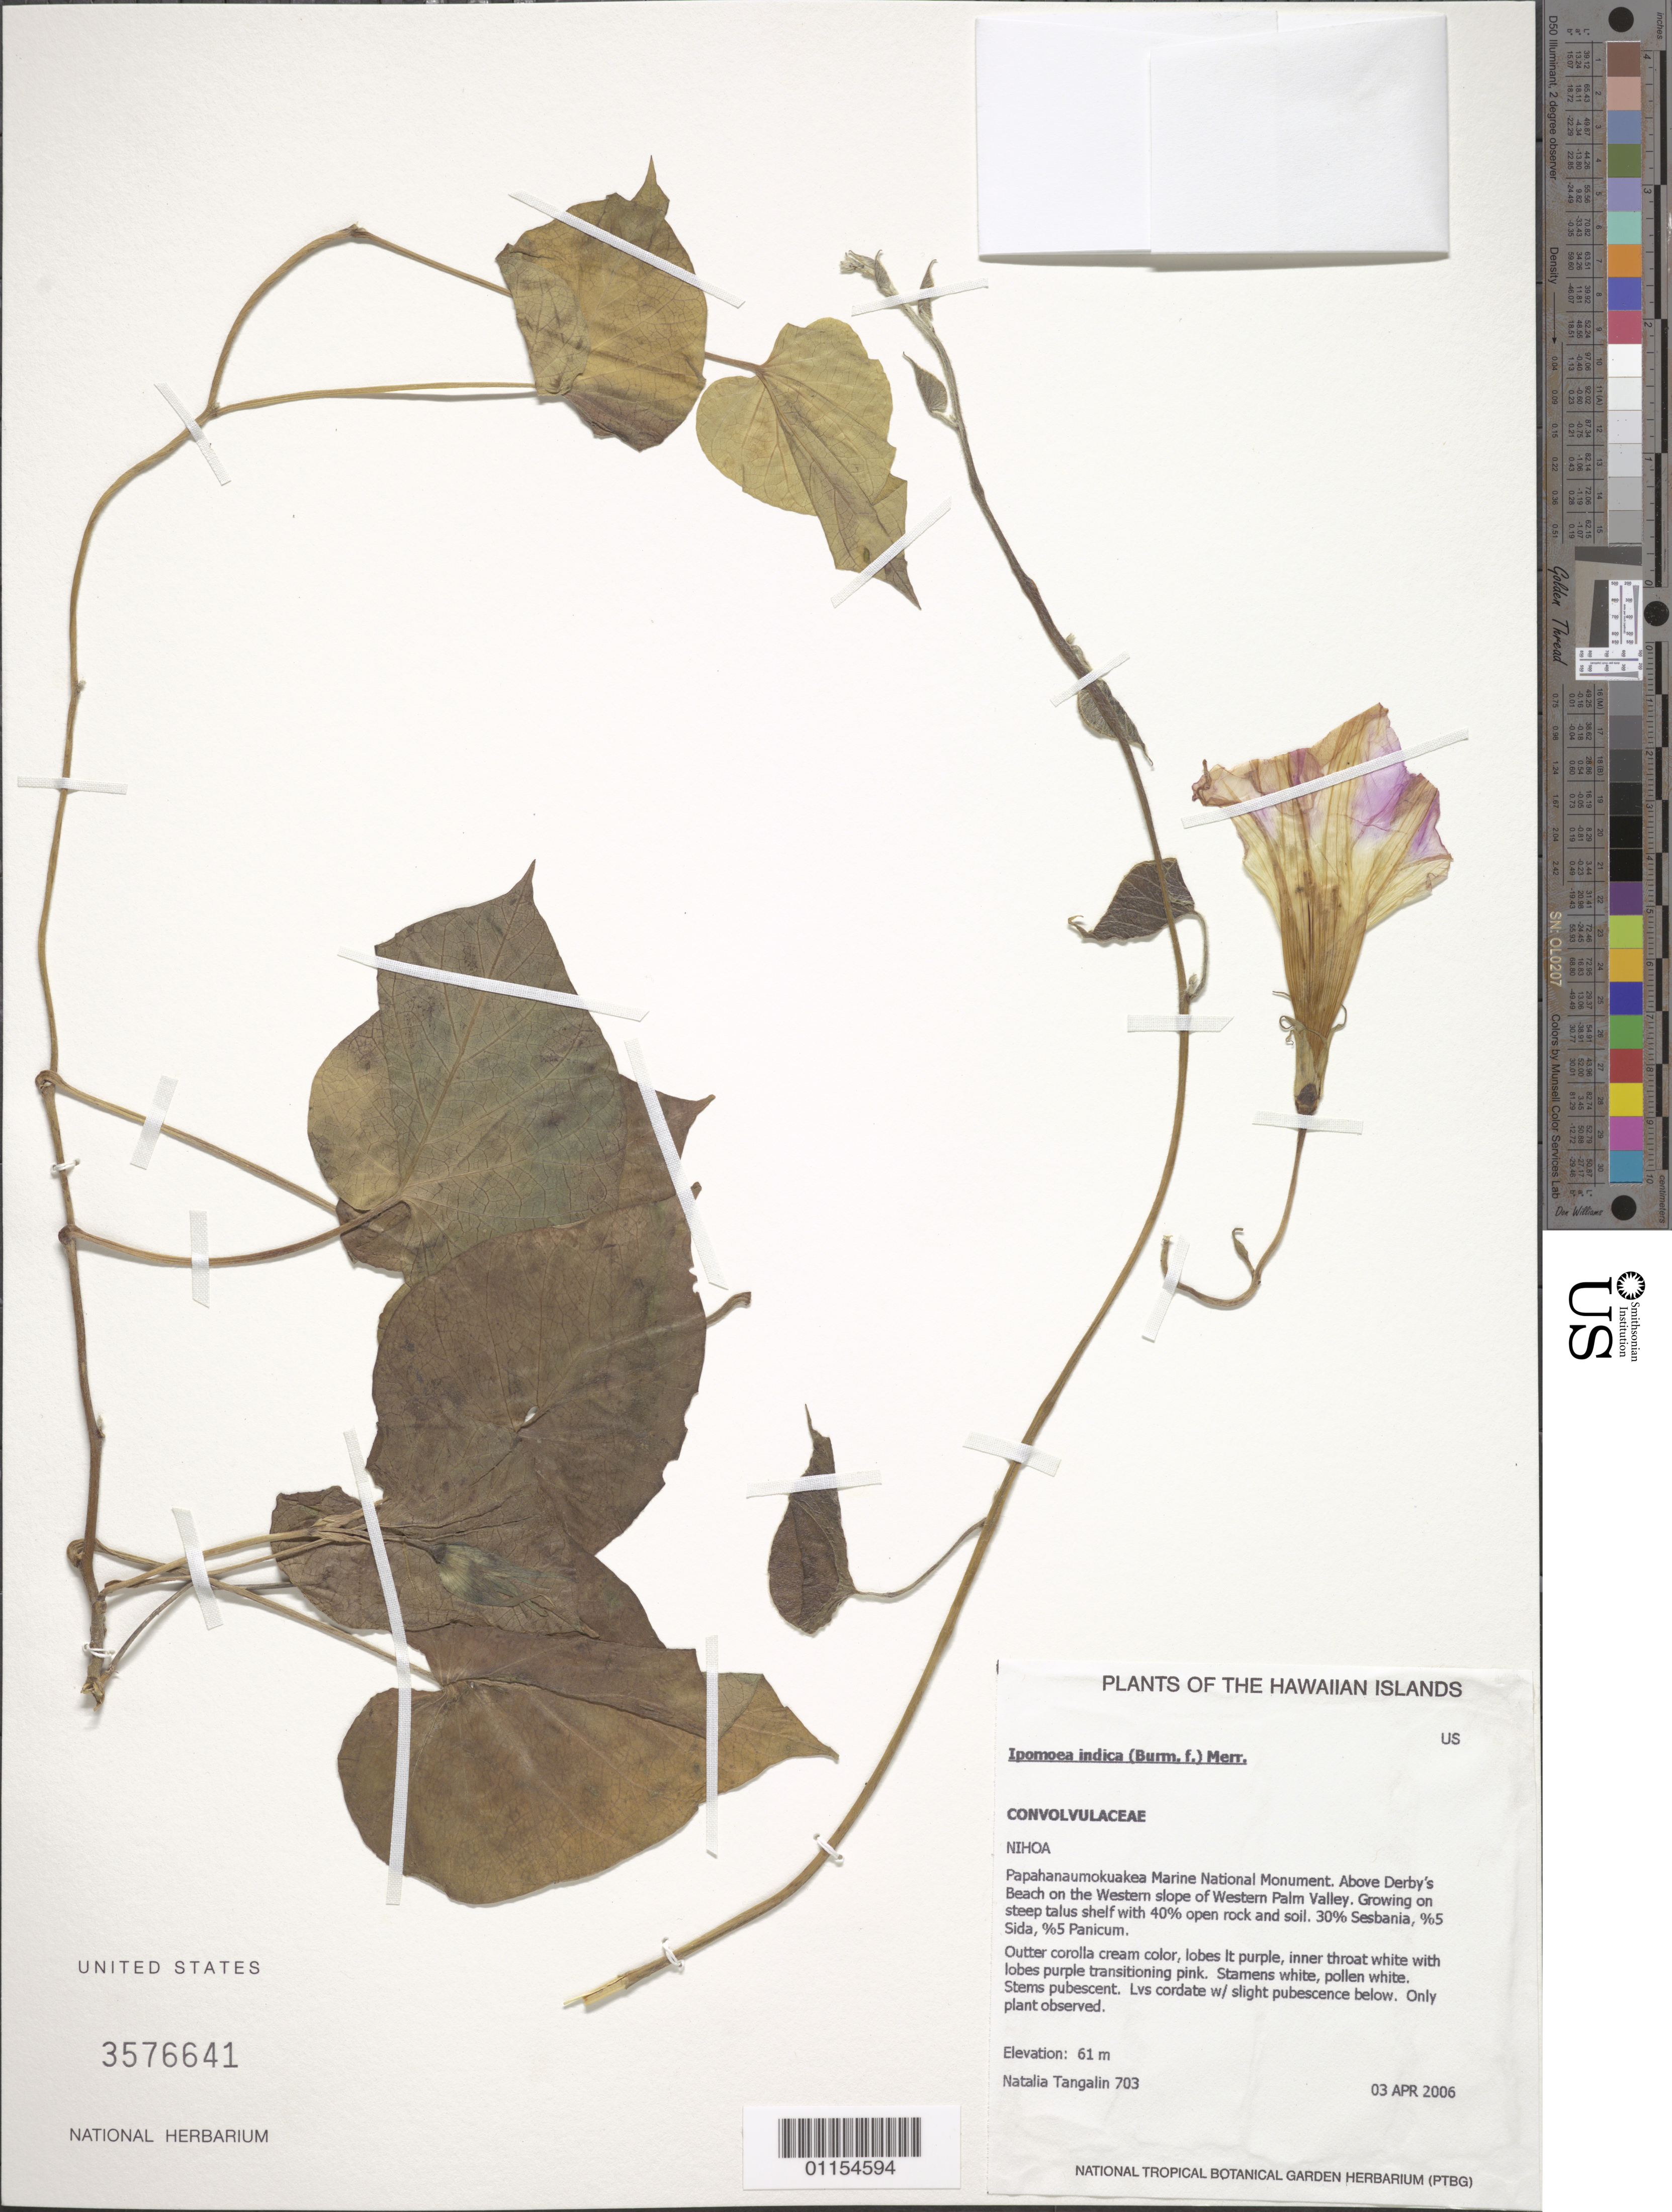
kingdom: Plantae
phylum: Tracheophyta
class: Magnoliopsida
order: Solanales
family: Convolvulaceae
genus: Ipomoea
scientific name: Ipomoea indica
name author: (Burm.) Merr.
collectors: N. Tangalin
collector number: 703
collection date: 2006-04-03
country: United States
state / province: Hawaii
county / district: Honolulu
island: Nihoa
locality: Papahanaumokuakea Marine National Monument. Above Derby's Beach on the western slope of Western Palm Valley.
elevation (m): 61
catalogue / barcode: US 3576641